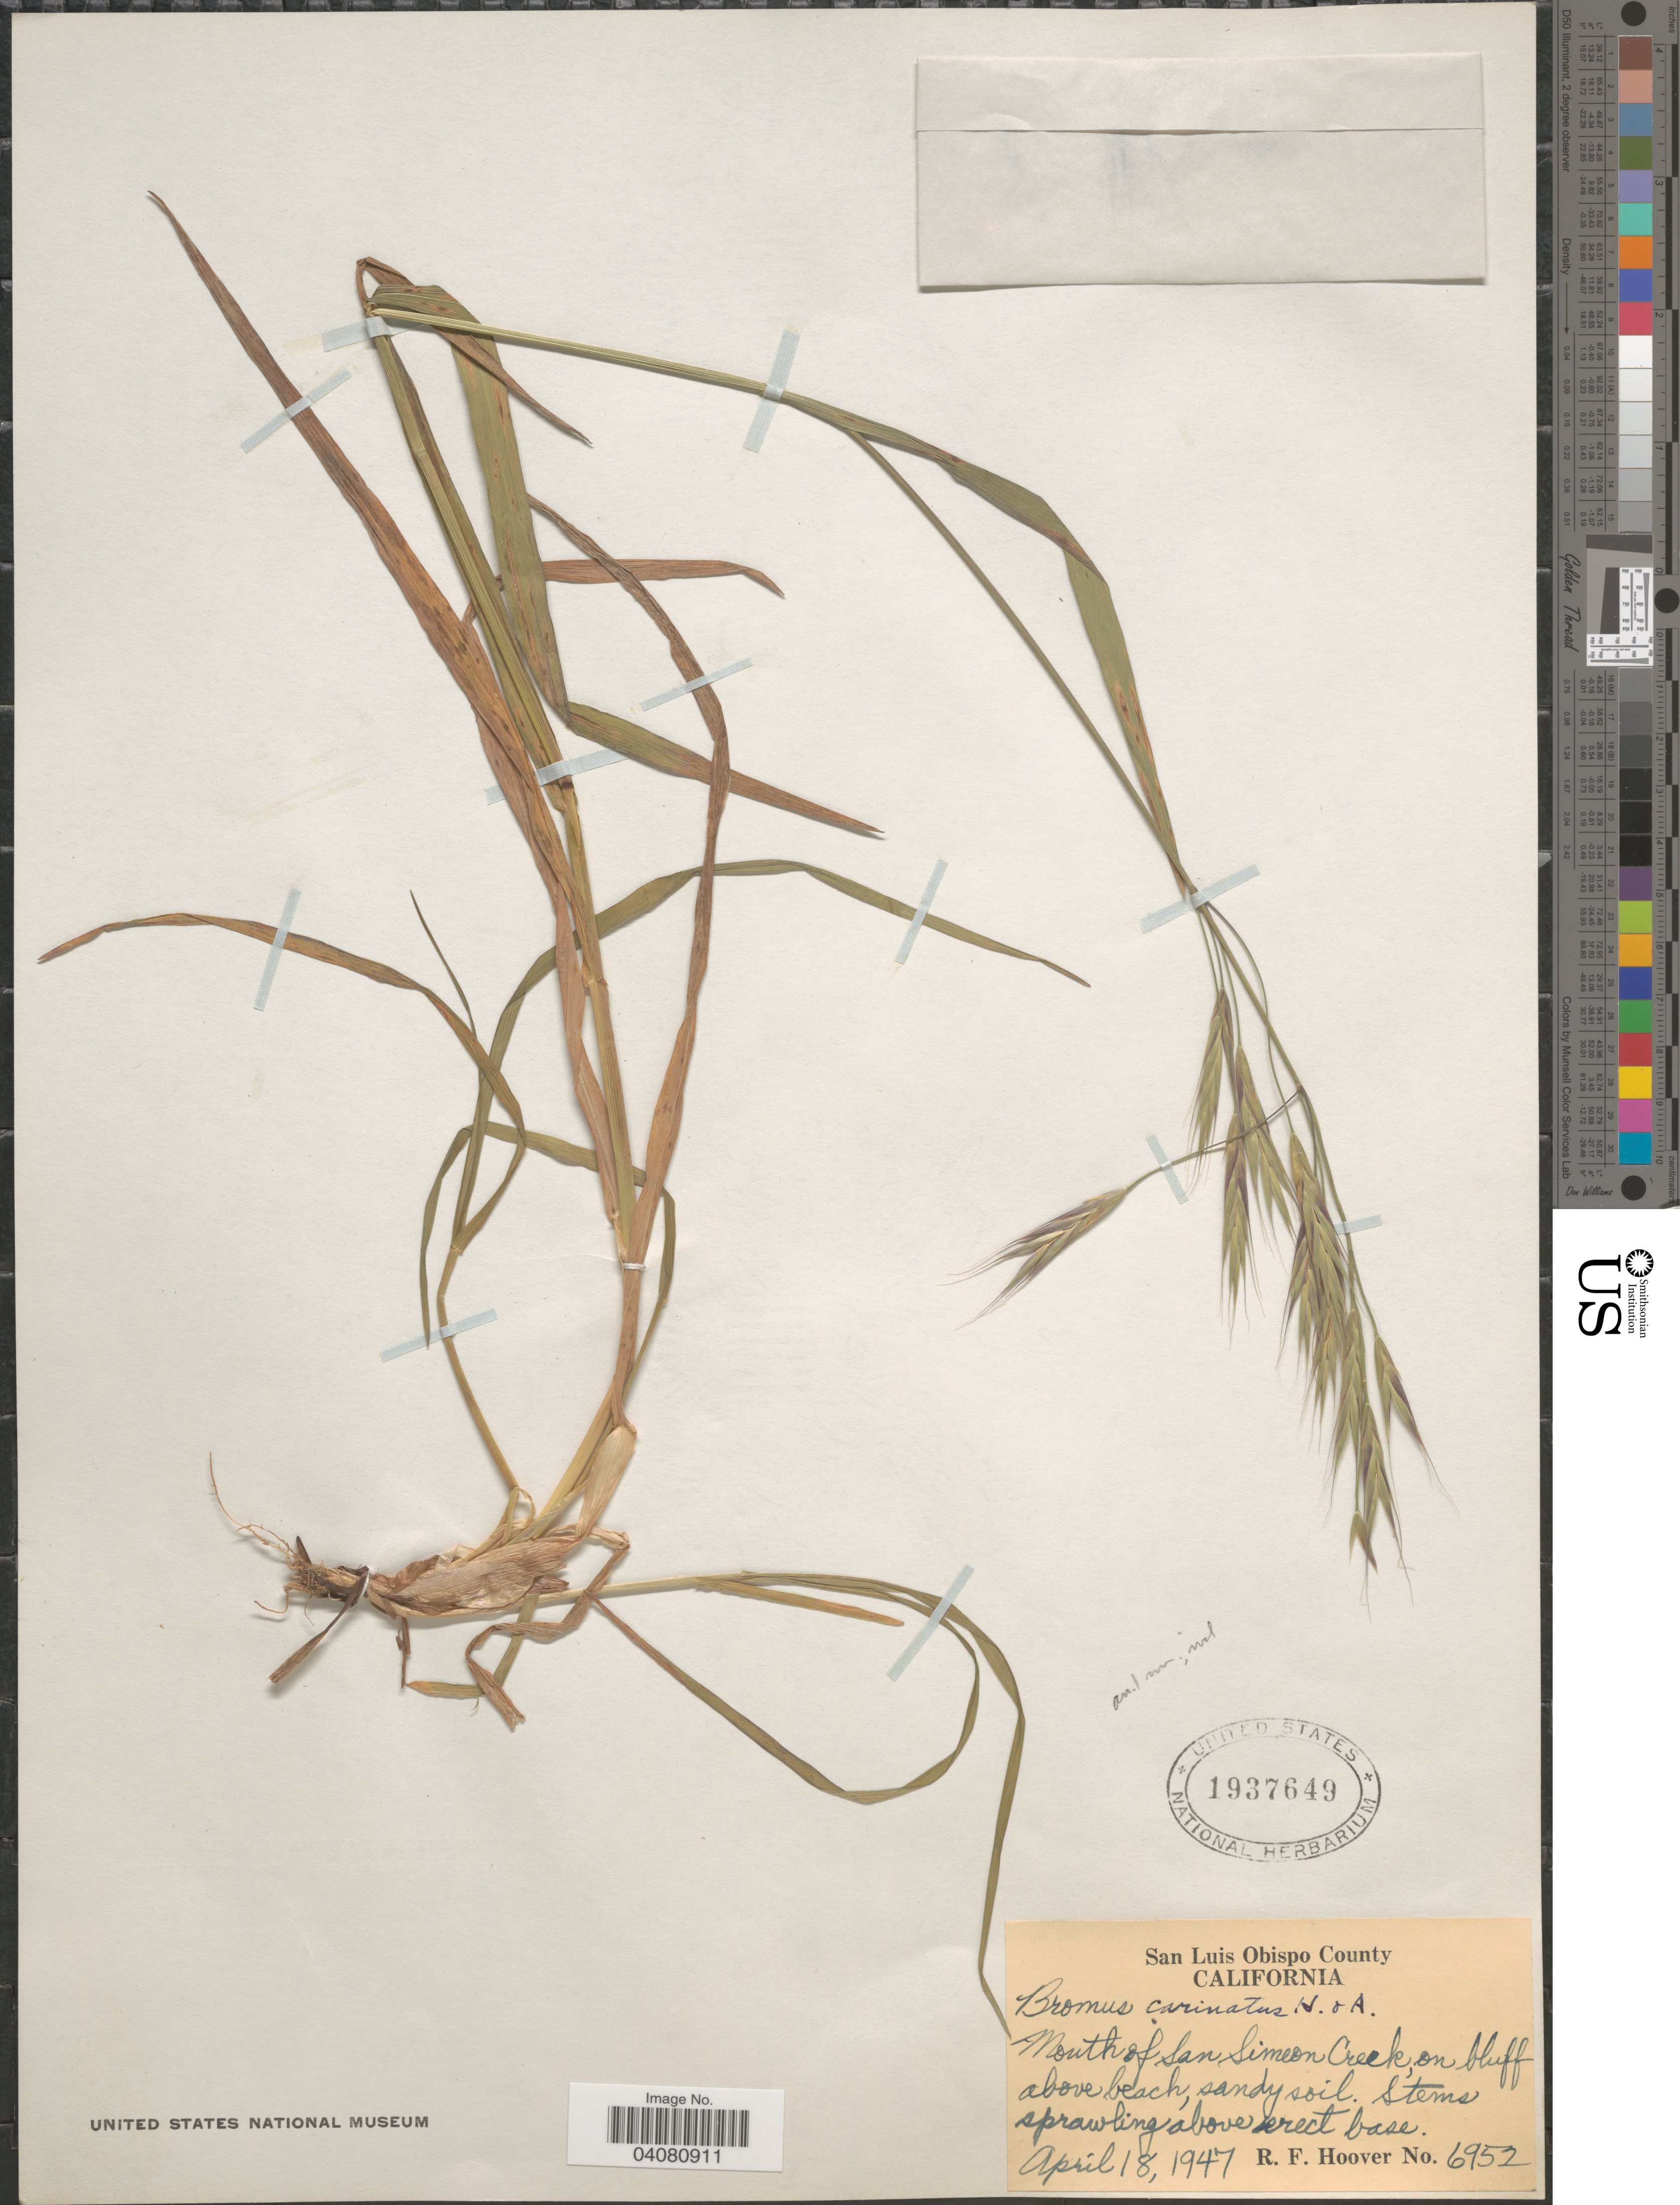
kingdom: Plantae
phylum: Tracheophyta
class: Liliopsida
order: Poales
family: Poaceae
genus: Bromus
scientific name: Bromus carinatus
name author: Hook. & Arn.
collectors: R. F. Hoover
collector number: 6952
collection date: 1947-04-18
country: United States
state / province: California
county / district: San Luis Obispo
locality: San Luis Obispo County. Mouth of San Simeon Creek, on bluff above beach, sandy soil.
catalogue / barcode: US 1937649